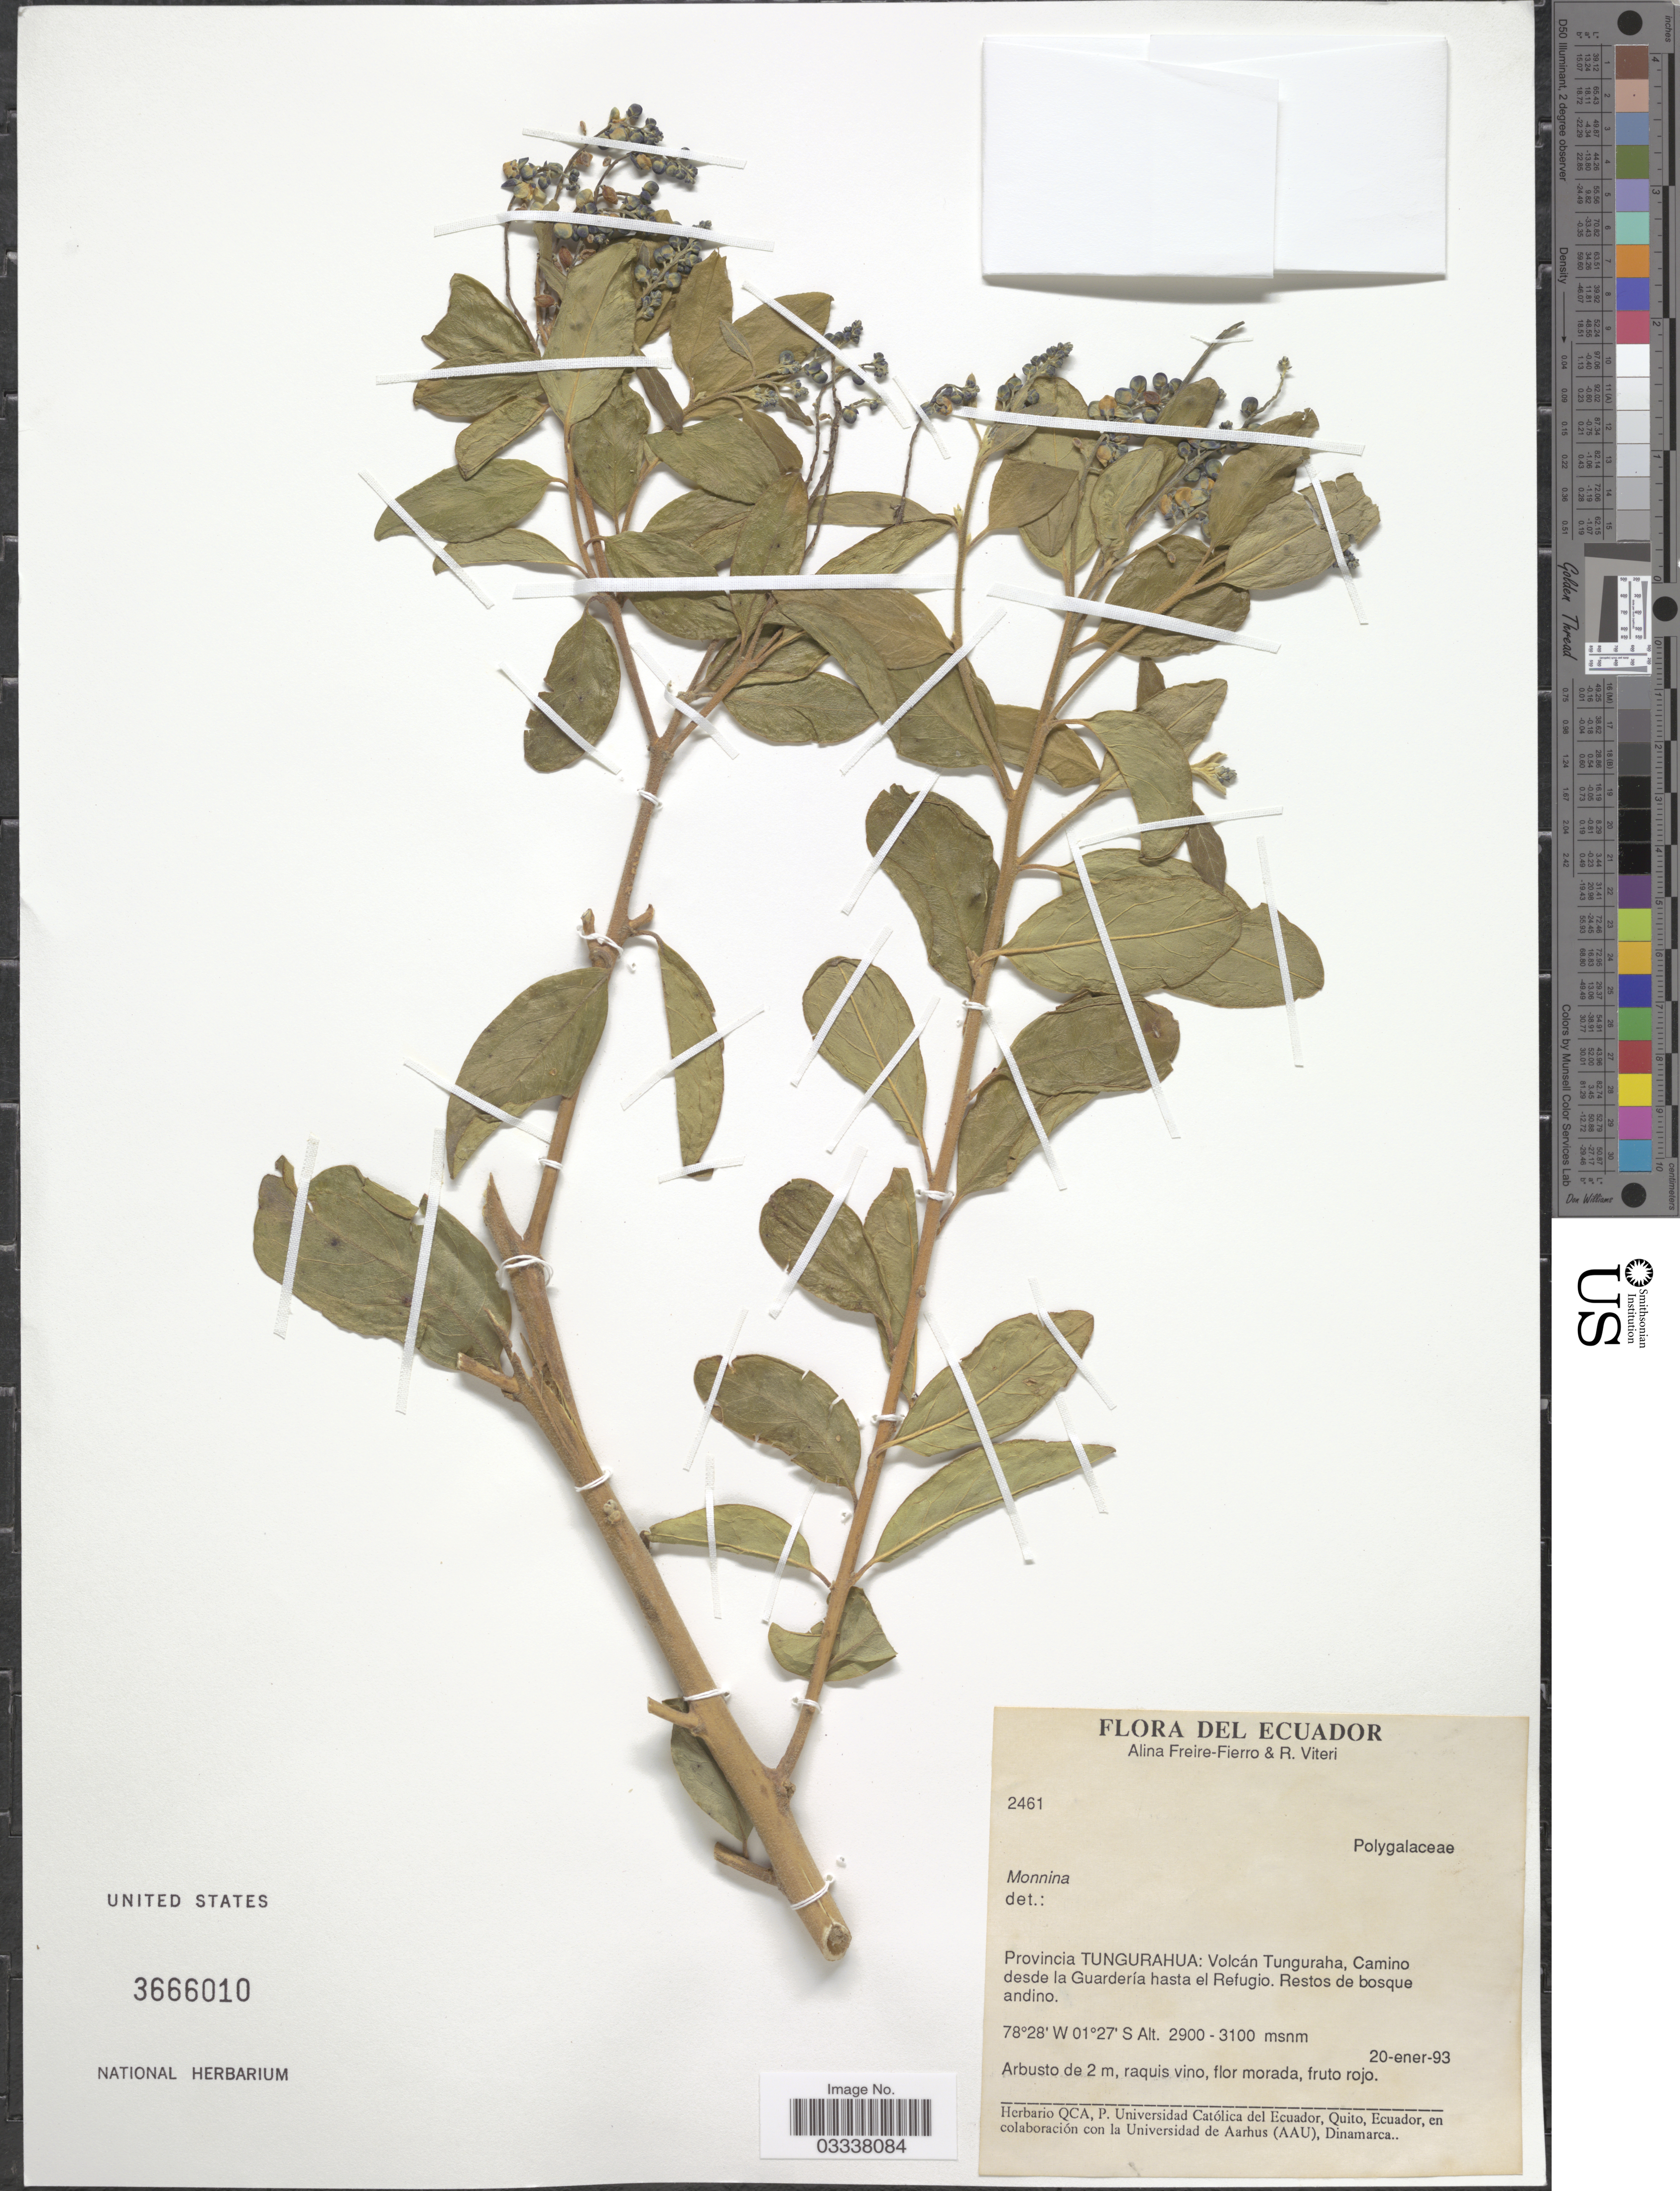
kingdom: Plantae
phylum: Tracheophyta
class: Magnoliopsida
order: Fabales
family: Polygalaceae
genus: Monnina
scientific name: Monnina sp.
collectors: A. Freire-Fierro & R. Viteri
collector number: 2461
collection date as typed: Transcribed d/m/y: 20/1/93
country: Ecuador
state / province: Tungurahua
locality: Volcán Tunguraha, Camino desde la Guardería hasta el Refugio.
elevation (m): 2900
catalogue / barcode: US 3666010